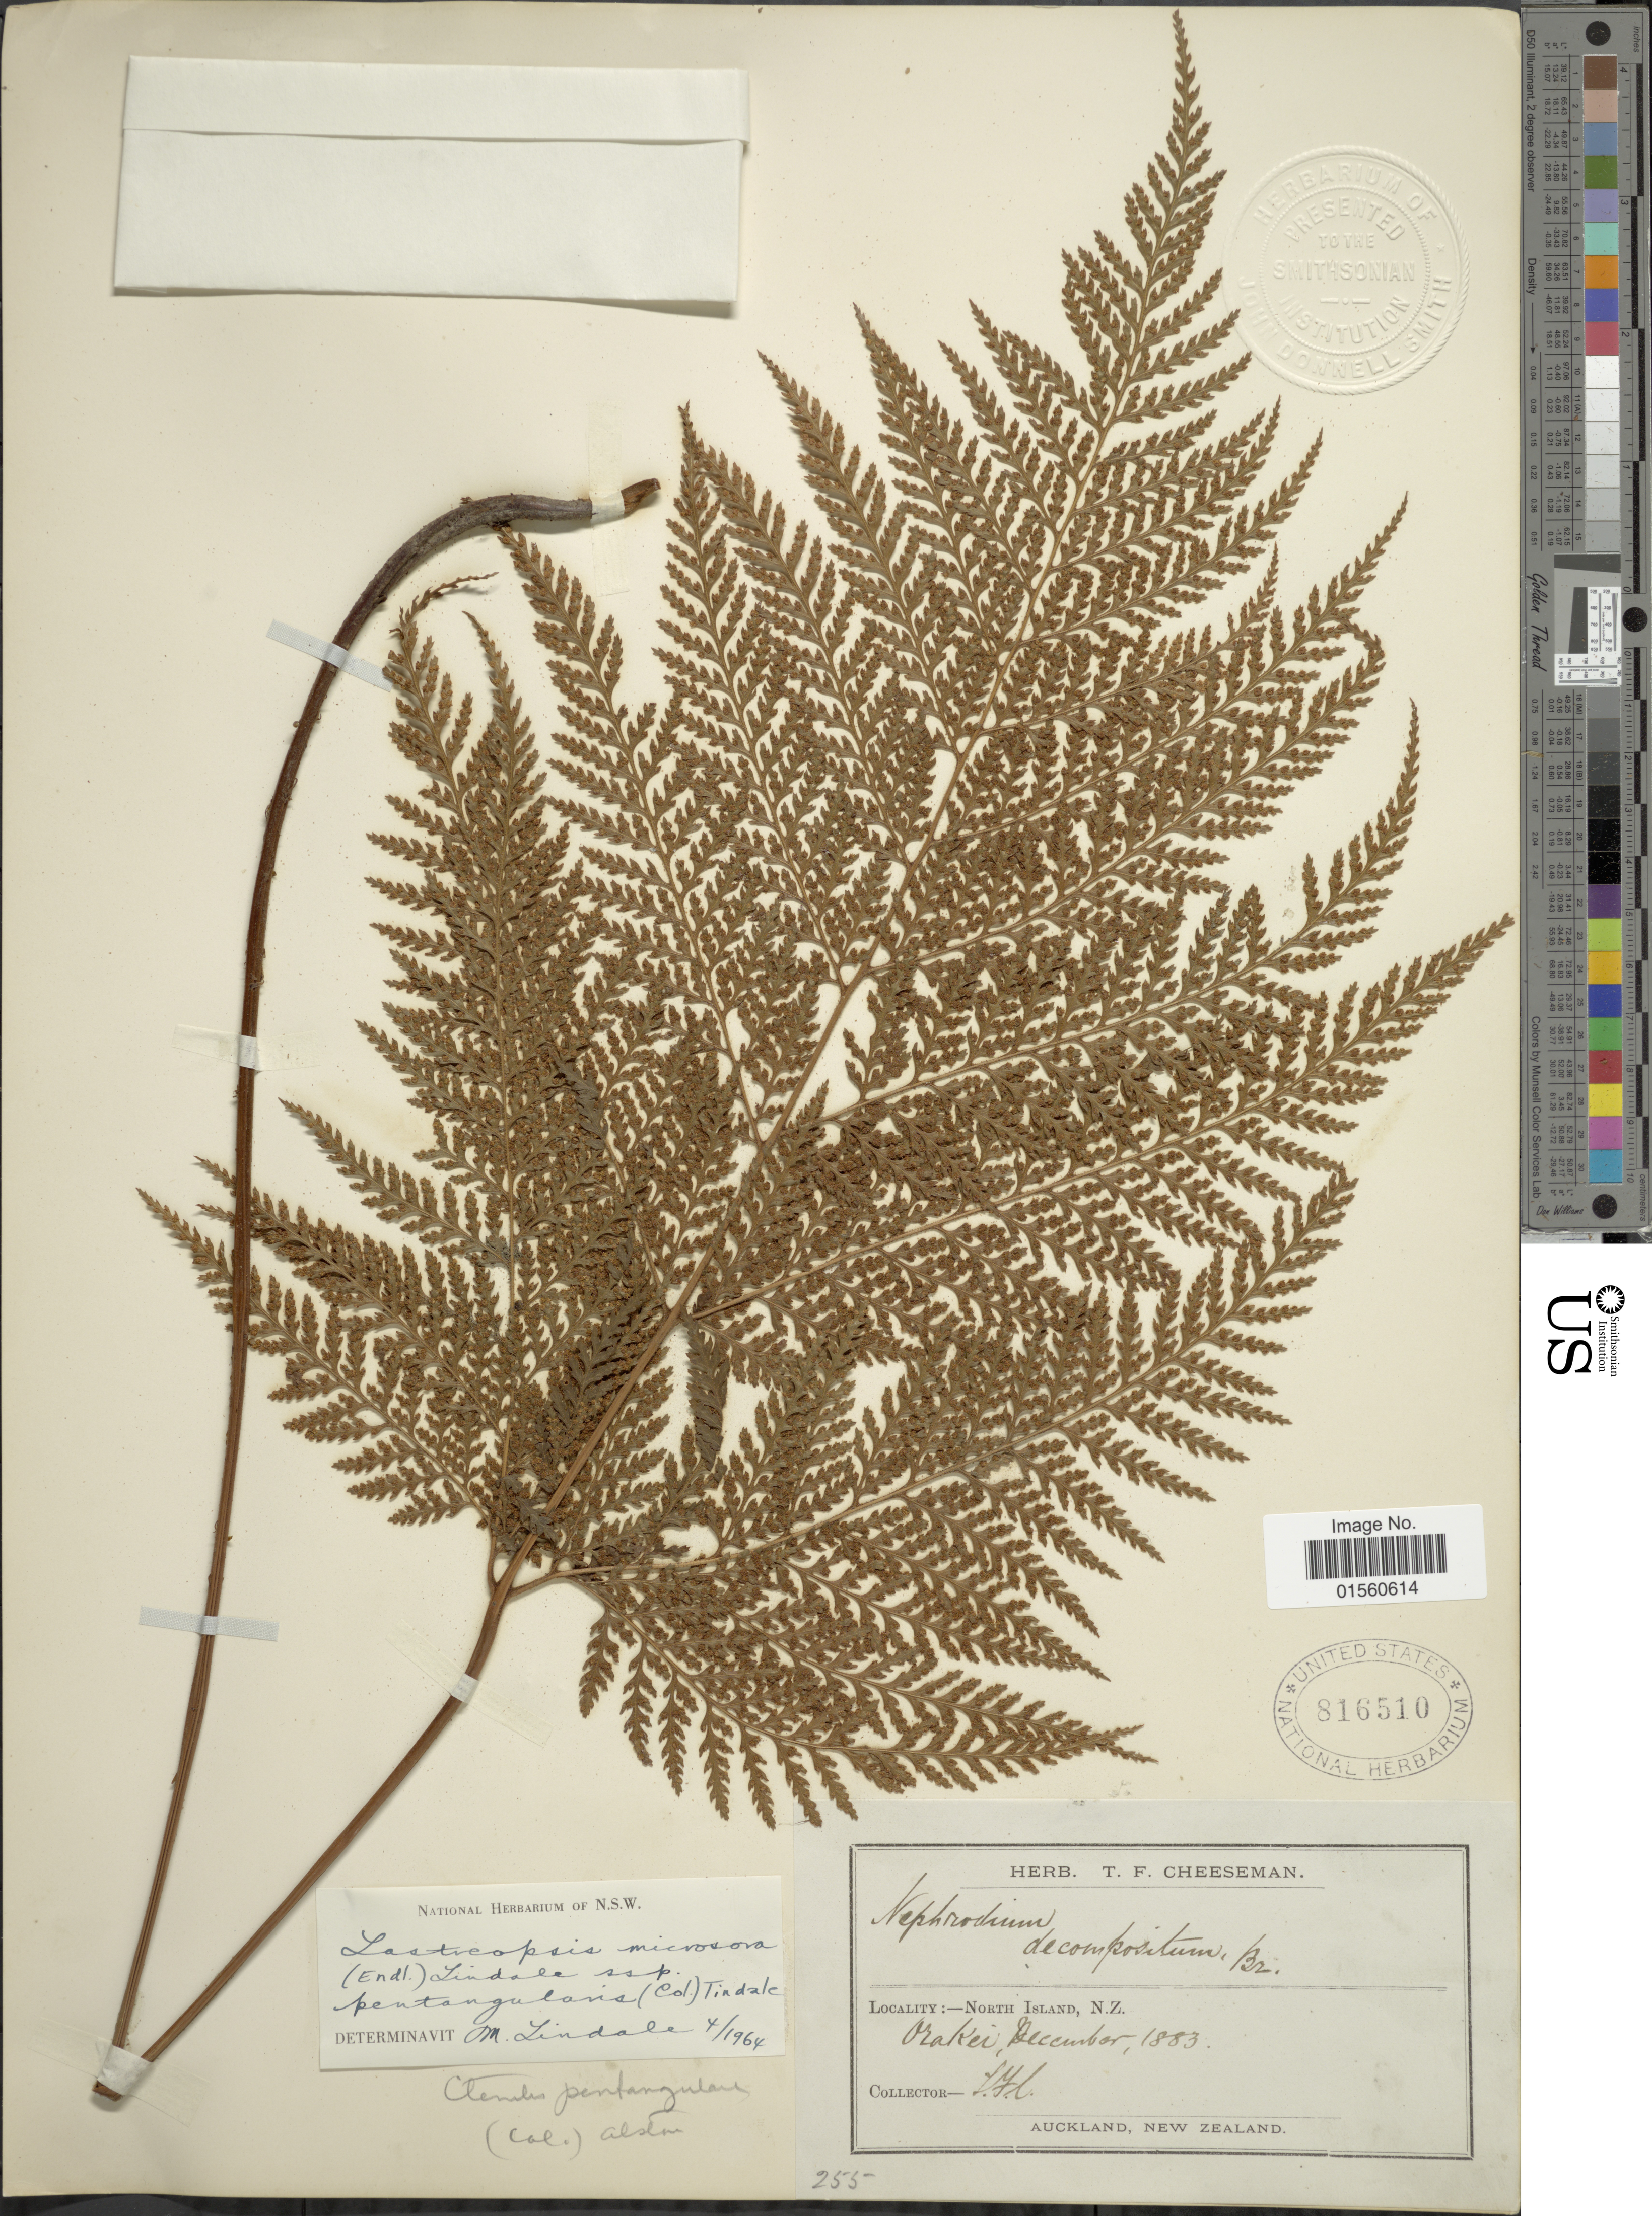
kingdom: Plantae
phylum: Tracheophyta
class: Polypodiopsida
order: Polypodiales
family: Dryopteridaceae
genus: Parapolystichum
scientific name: Parapolystichum microsorum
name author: (Endl.) Labiak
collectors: T. F. Cheeseman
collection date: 1883-12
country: New Zealand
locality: North Island, N.Z., Orakei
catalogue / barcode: US 816510